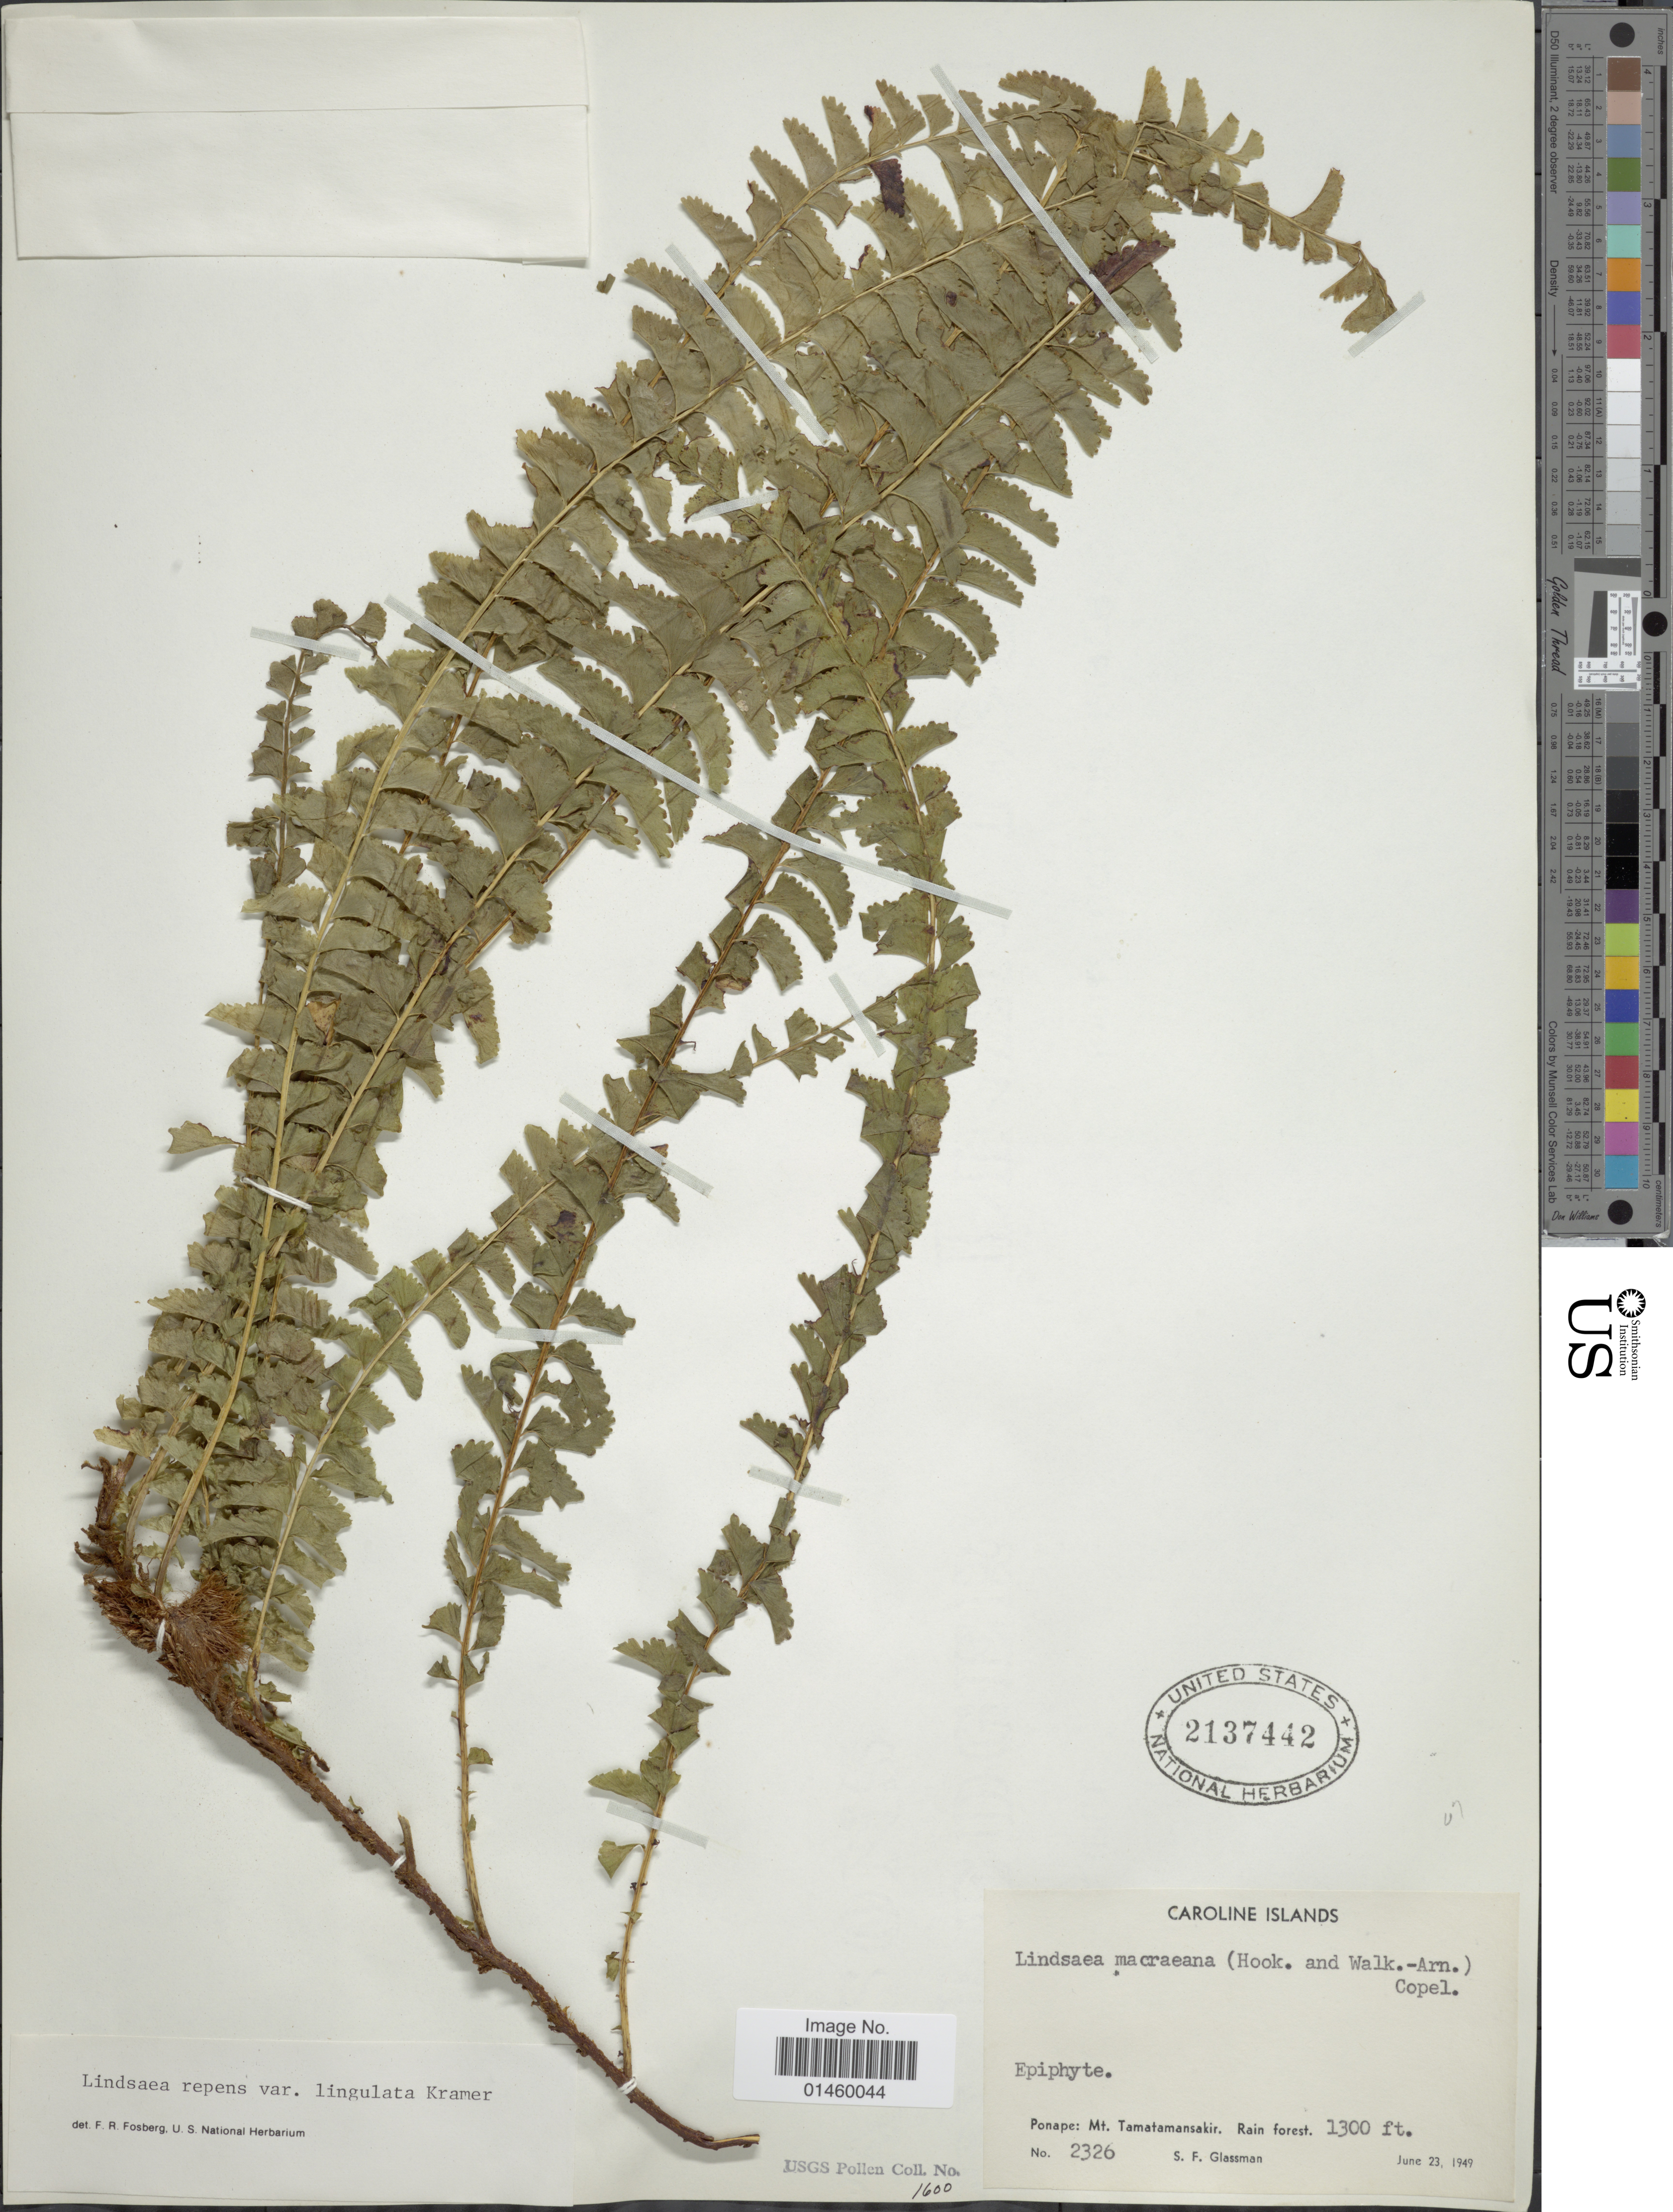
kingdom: Plantae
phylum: Tracheophyta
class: Polypodiopsida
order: Polypodiales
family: Lindsaeaceae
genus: Lindsaea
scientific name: Lindsaea repens var. lingulata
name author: K.U. Kramer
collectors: S. F. Glassman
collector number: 2326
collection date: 1949-06-23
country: Micronesia, Federated States of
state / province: Pohnpei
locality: Mt. Tamatamansakir. Caroline Islands.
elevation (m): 396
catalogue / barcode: US 2137442